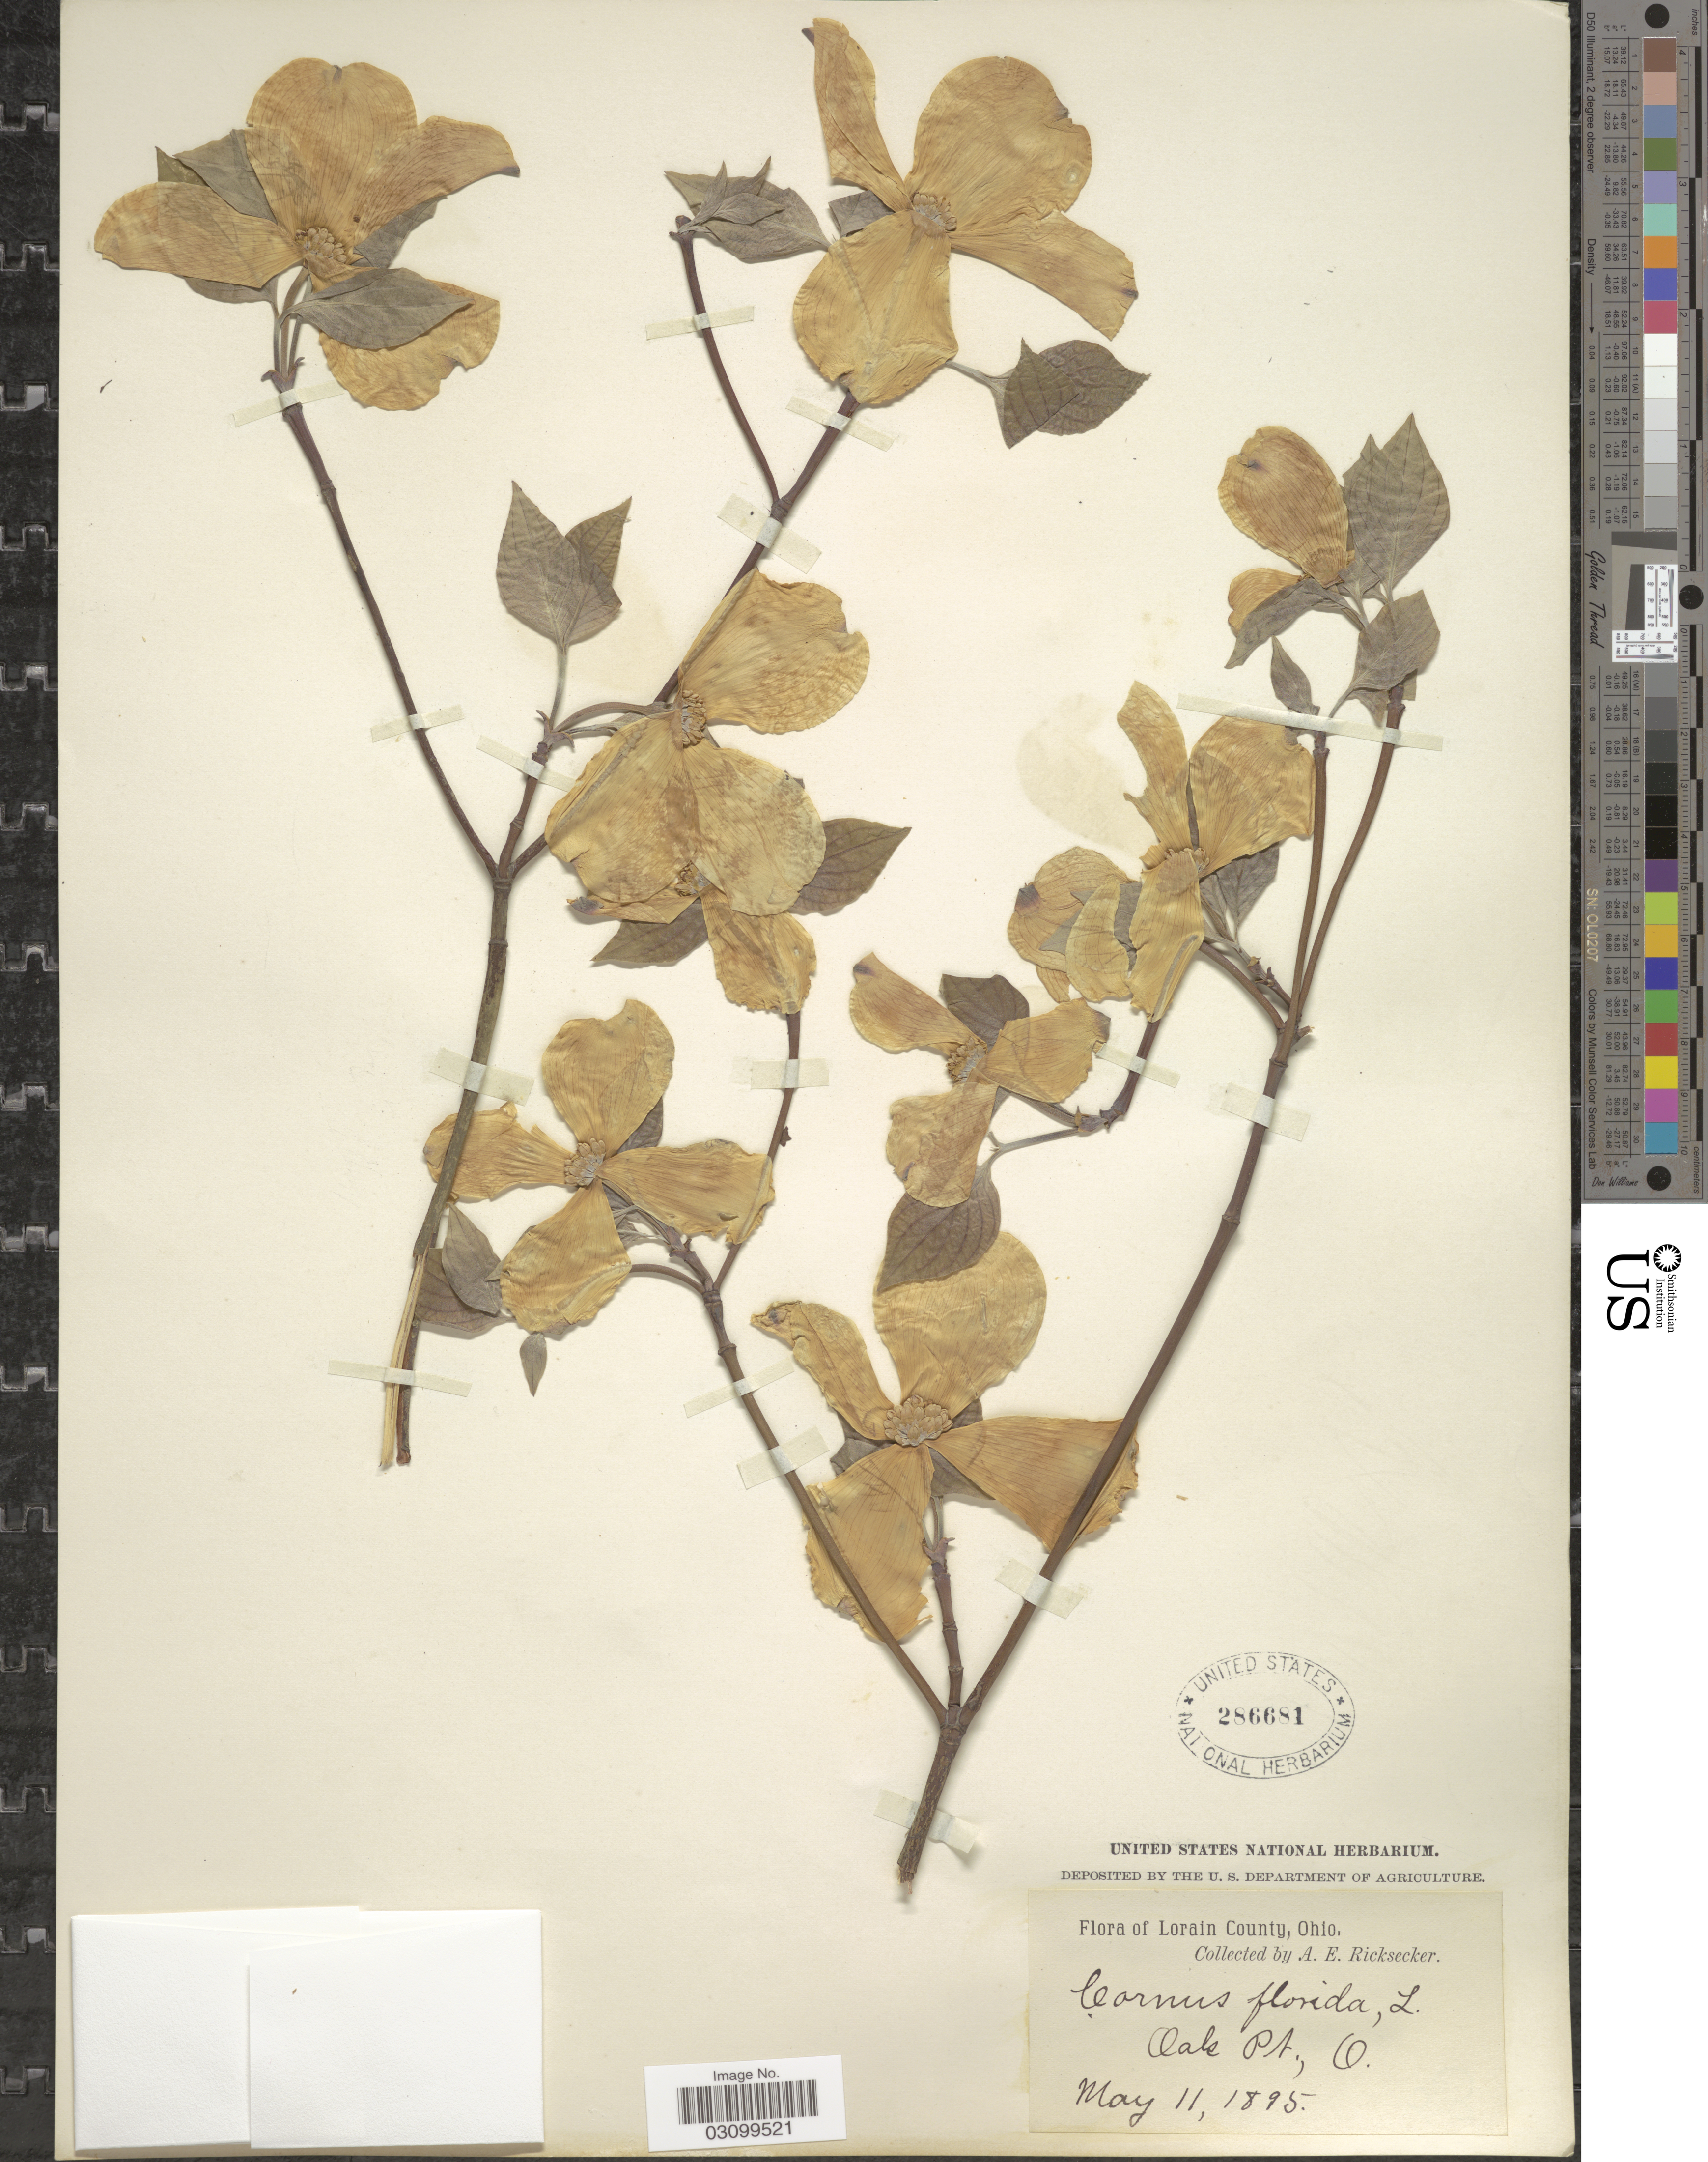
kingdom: Plantae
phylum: Tracheophyta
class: Magnoliopsida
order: Cornales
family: Cornaceae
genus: Cornus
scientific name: Cornus florida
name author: L.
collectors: A. E. Ricksecker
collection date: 1895-05-11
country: United States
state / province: Ohio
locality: Lorain County. Oaks Pt.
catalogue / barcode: US 286681